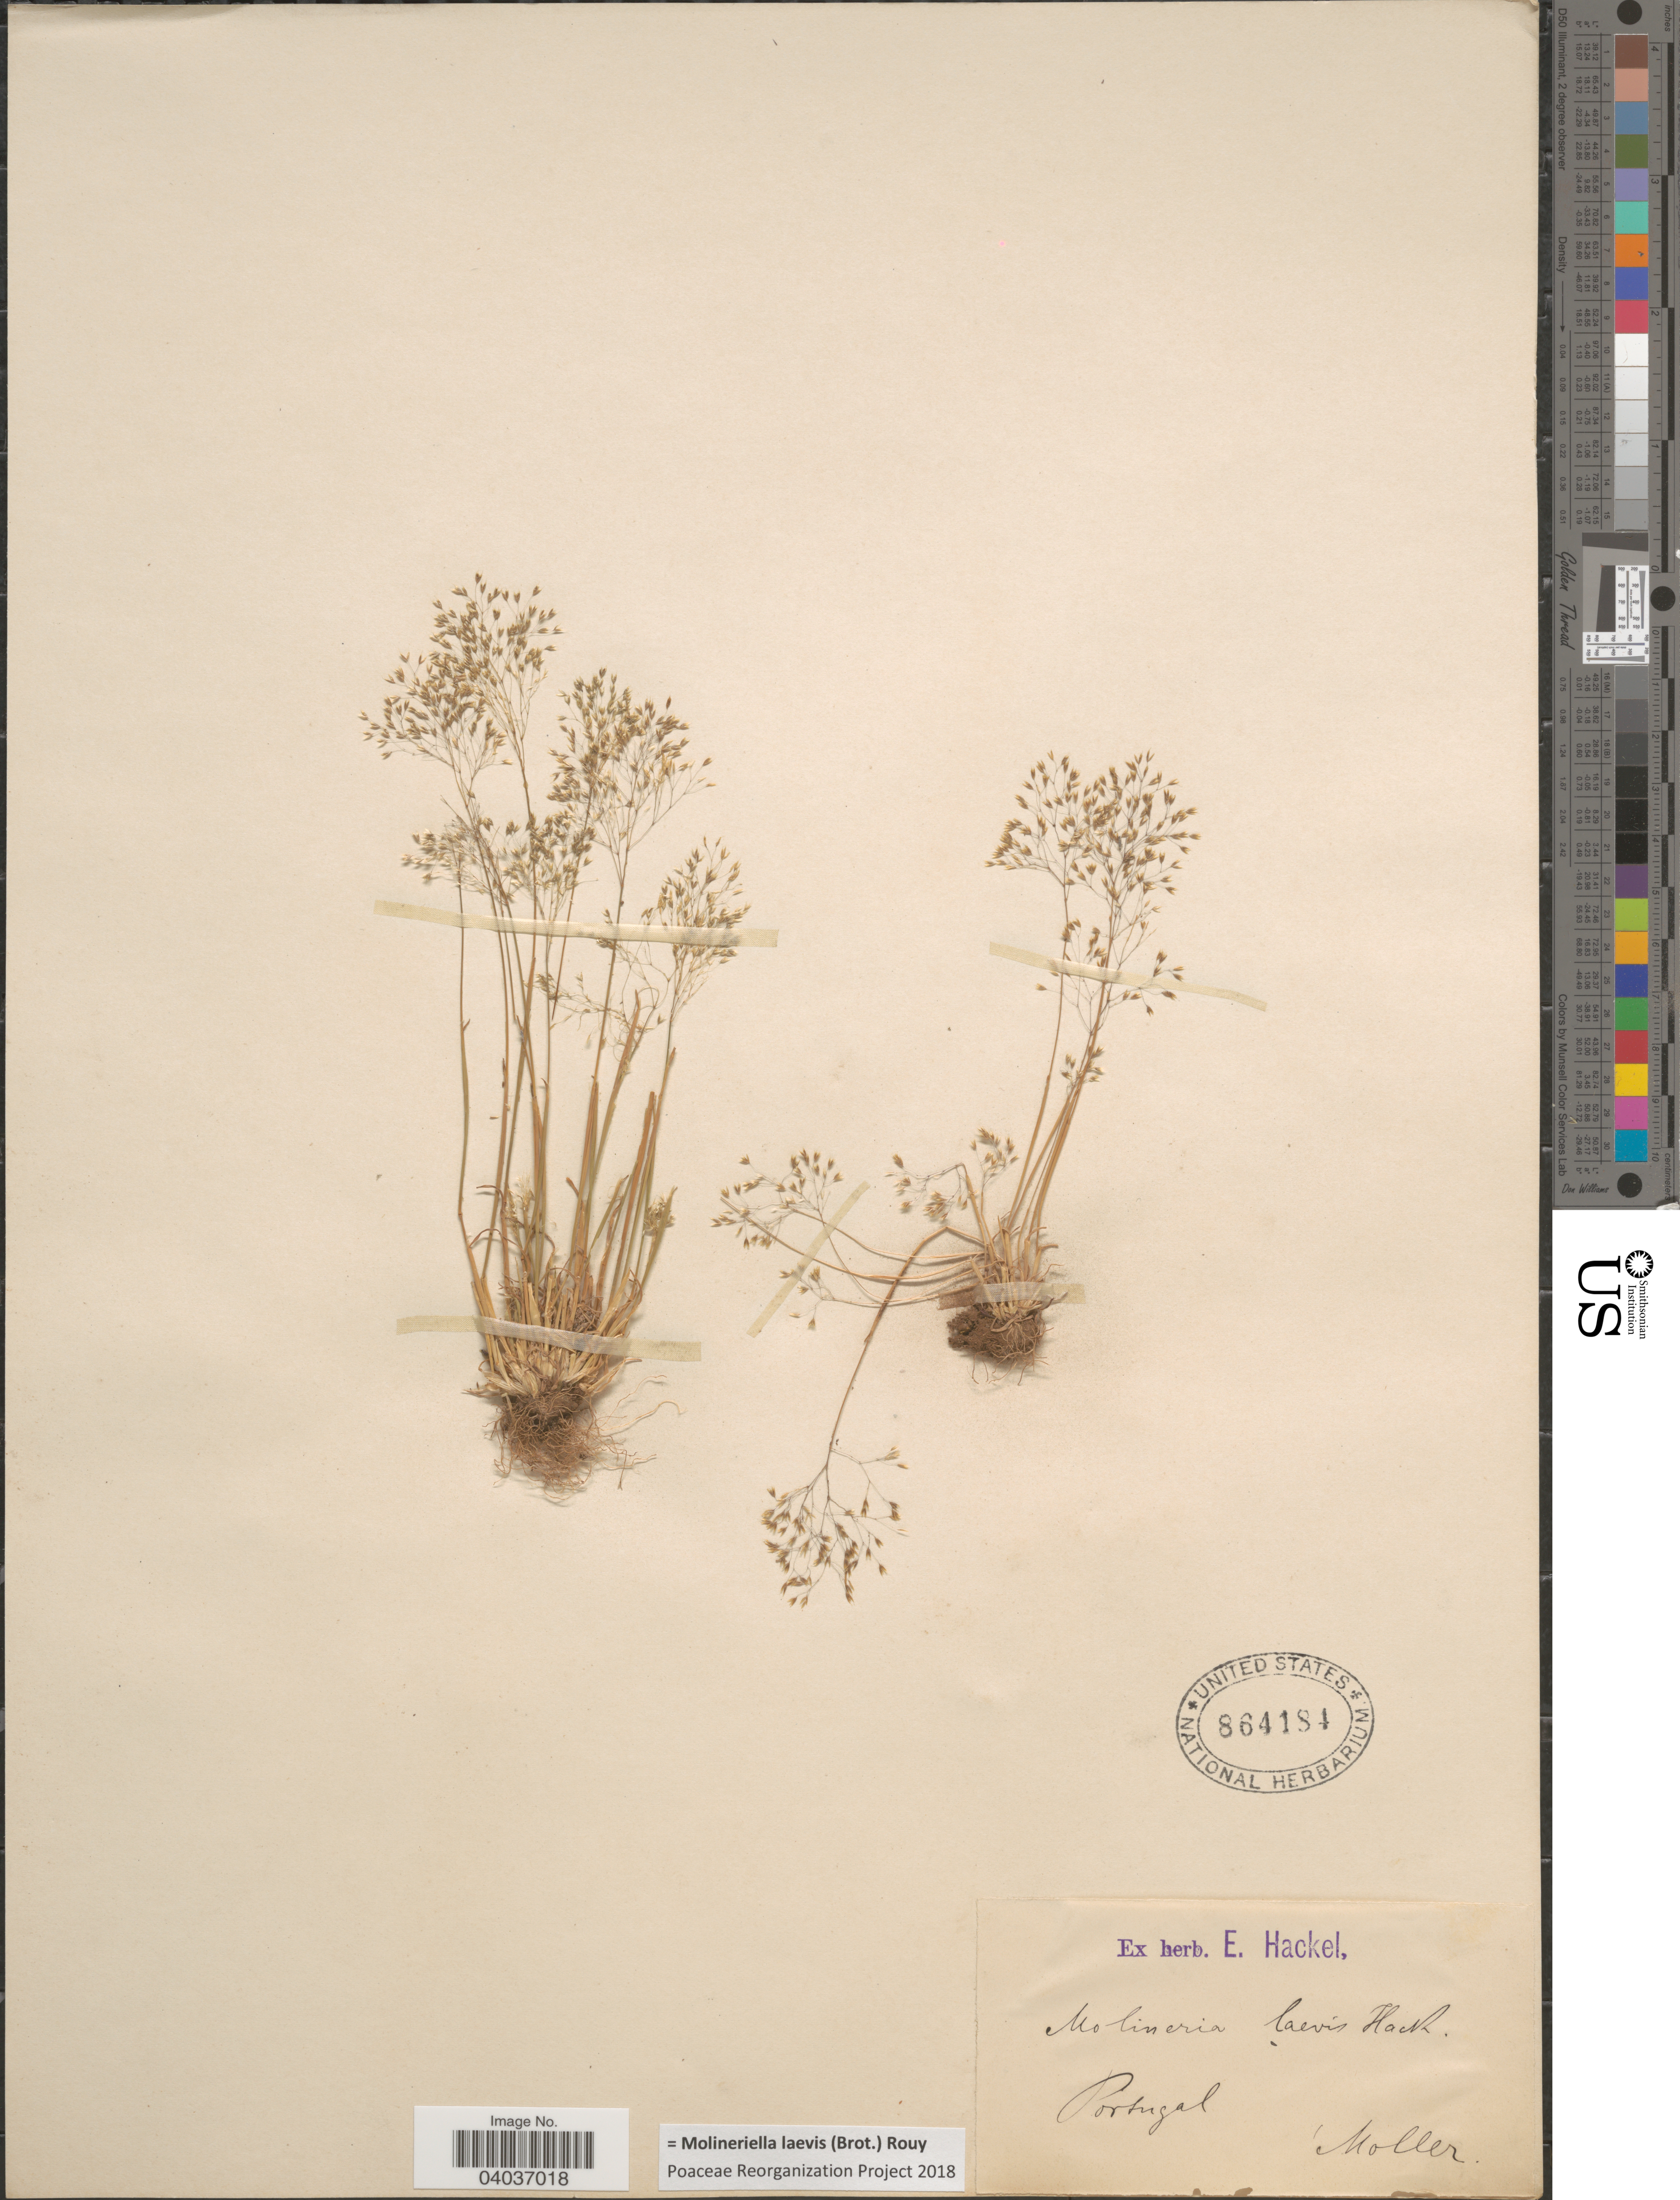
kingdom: Plantae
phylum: Tracheophyta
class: Liliopsida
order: Poales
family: Poaceae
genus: Molineriella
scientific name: Molineriella laevis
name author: (Brot.) Rouy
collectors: -. Moller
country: Portugal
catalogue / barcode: US 864184